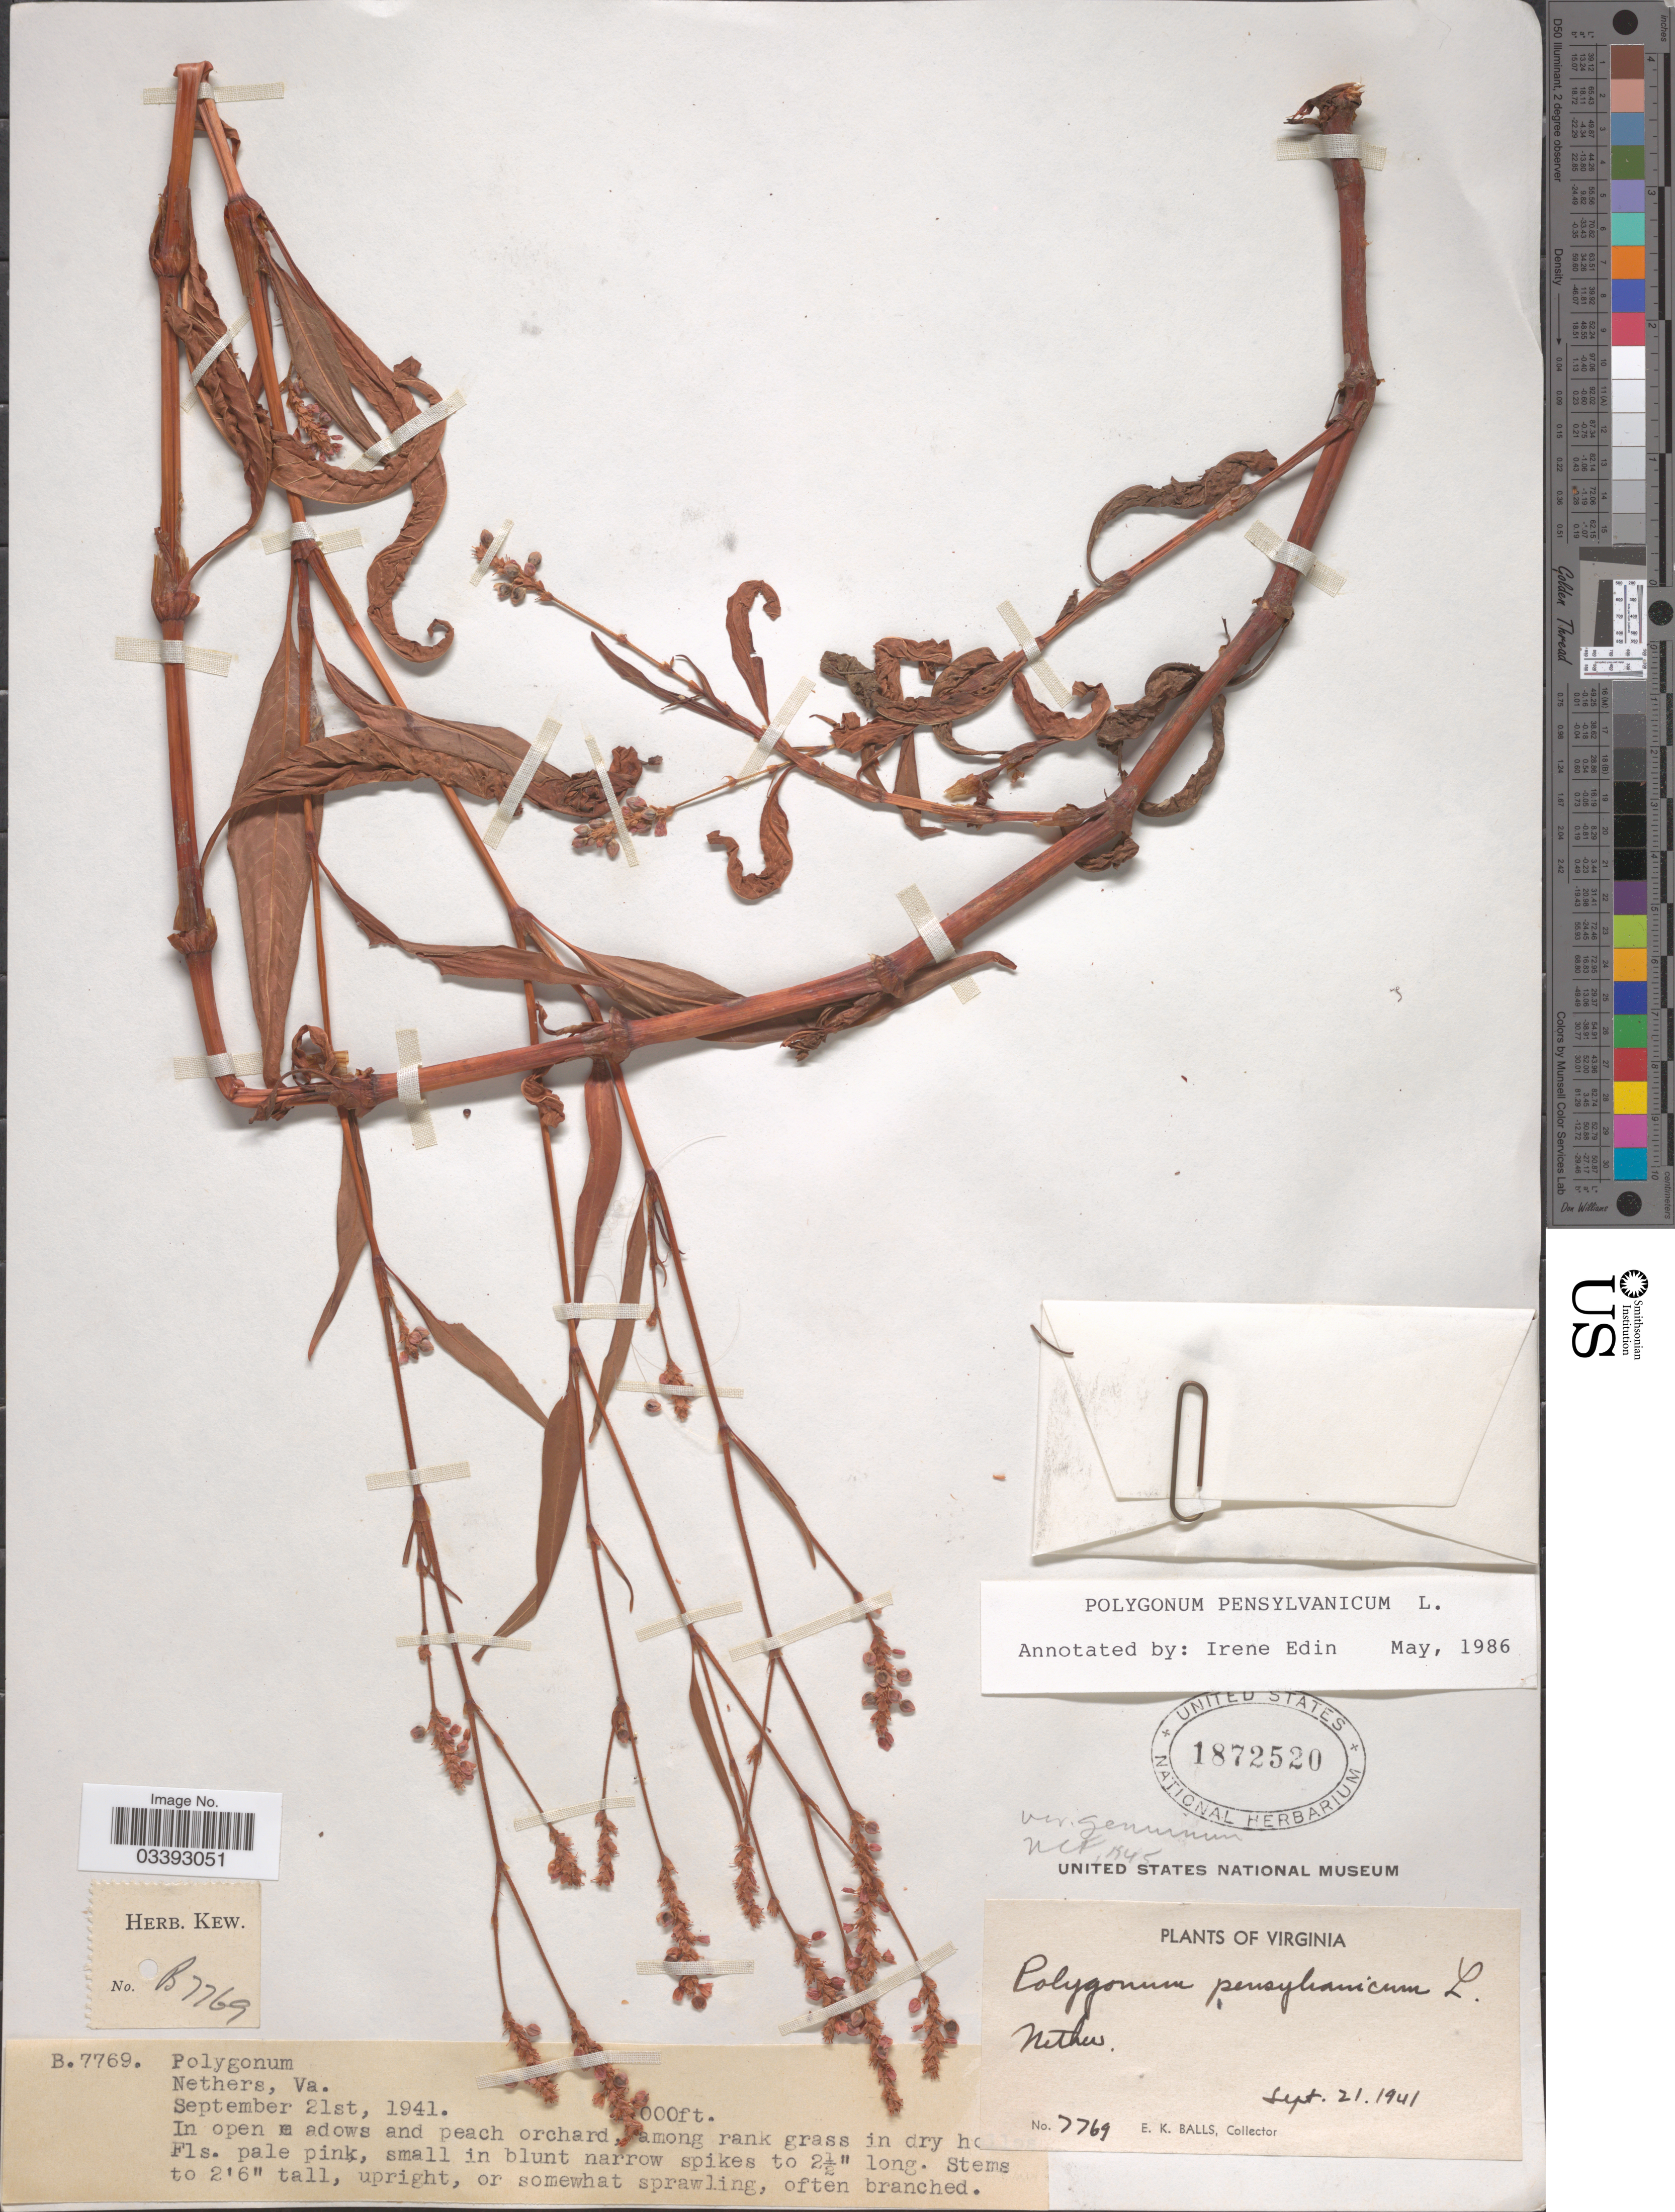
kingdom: Plantae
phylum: Tracheophyta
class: Magnoliopsida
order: Caryophyllales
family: Polygonaceae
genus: Persicaria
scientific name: Persicaria pensylvanica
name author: (L.) M. Gómez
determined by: Atha, D. E.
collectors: E. K. Balls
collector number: B7769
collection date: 1941-09-21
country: United States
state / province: Virginia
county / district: Madison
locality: Nethers.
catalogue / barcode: US 1872520